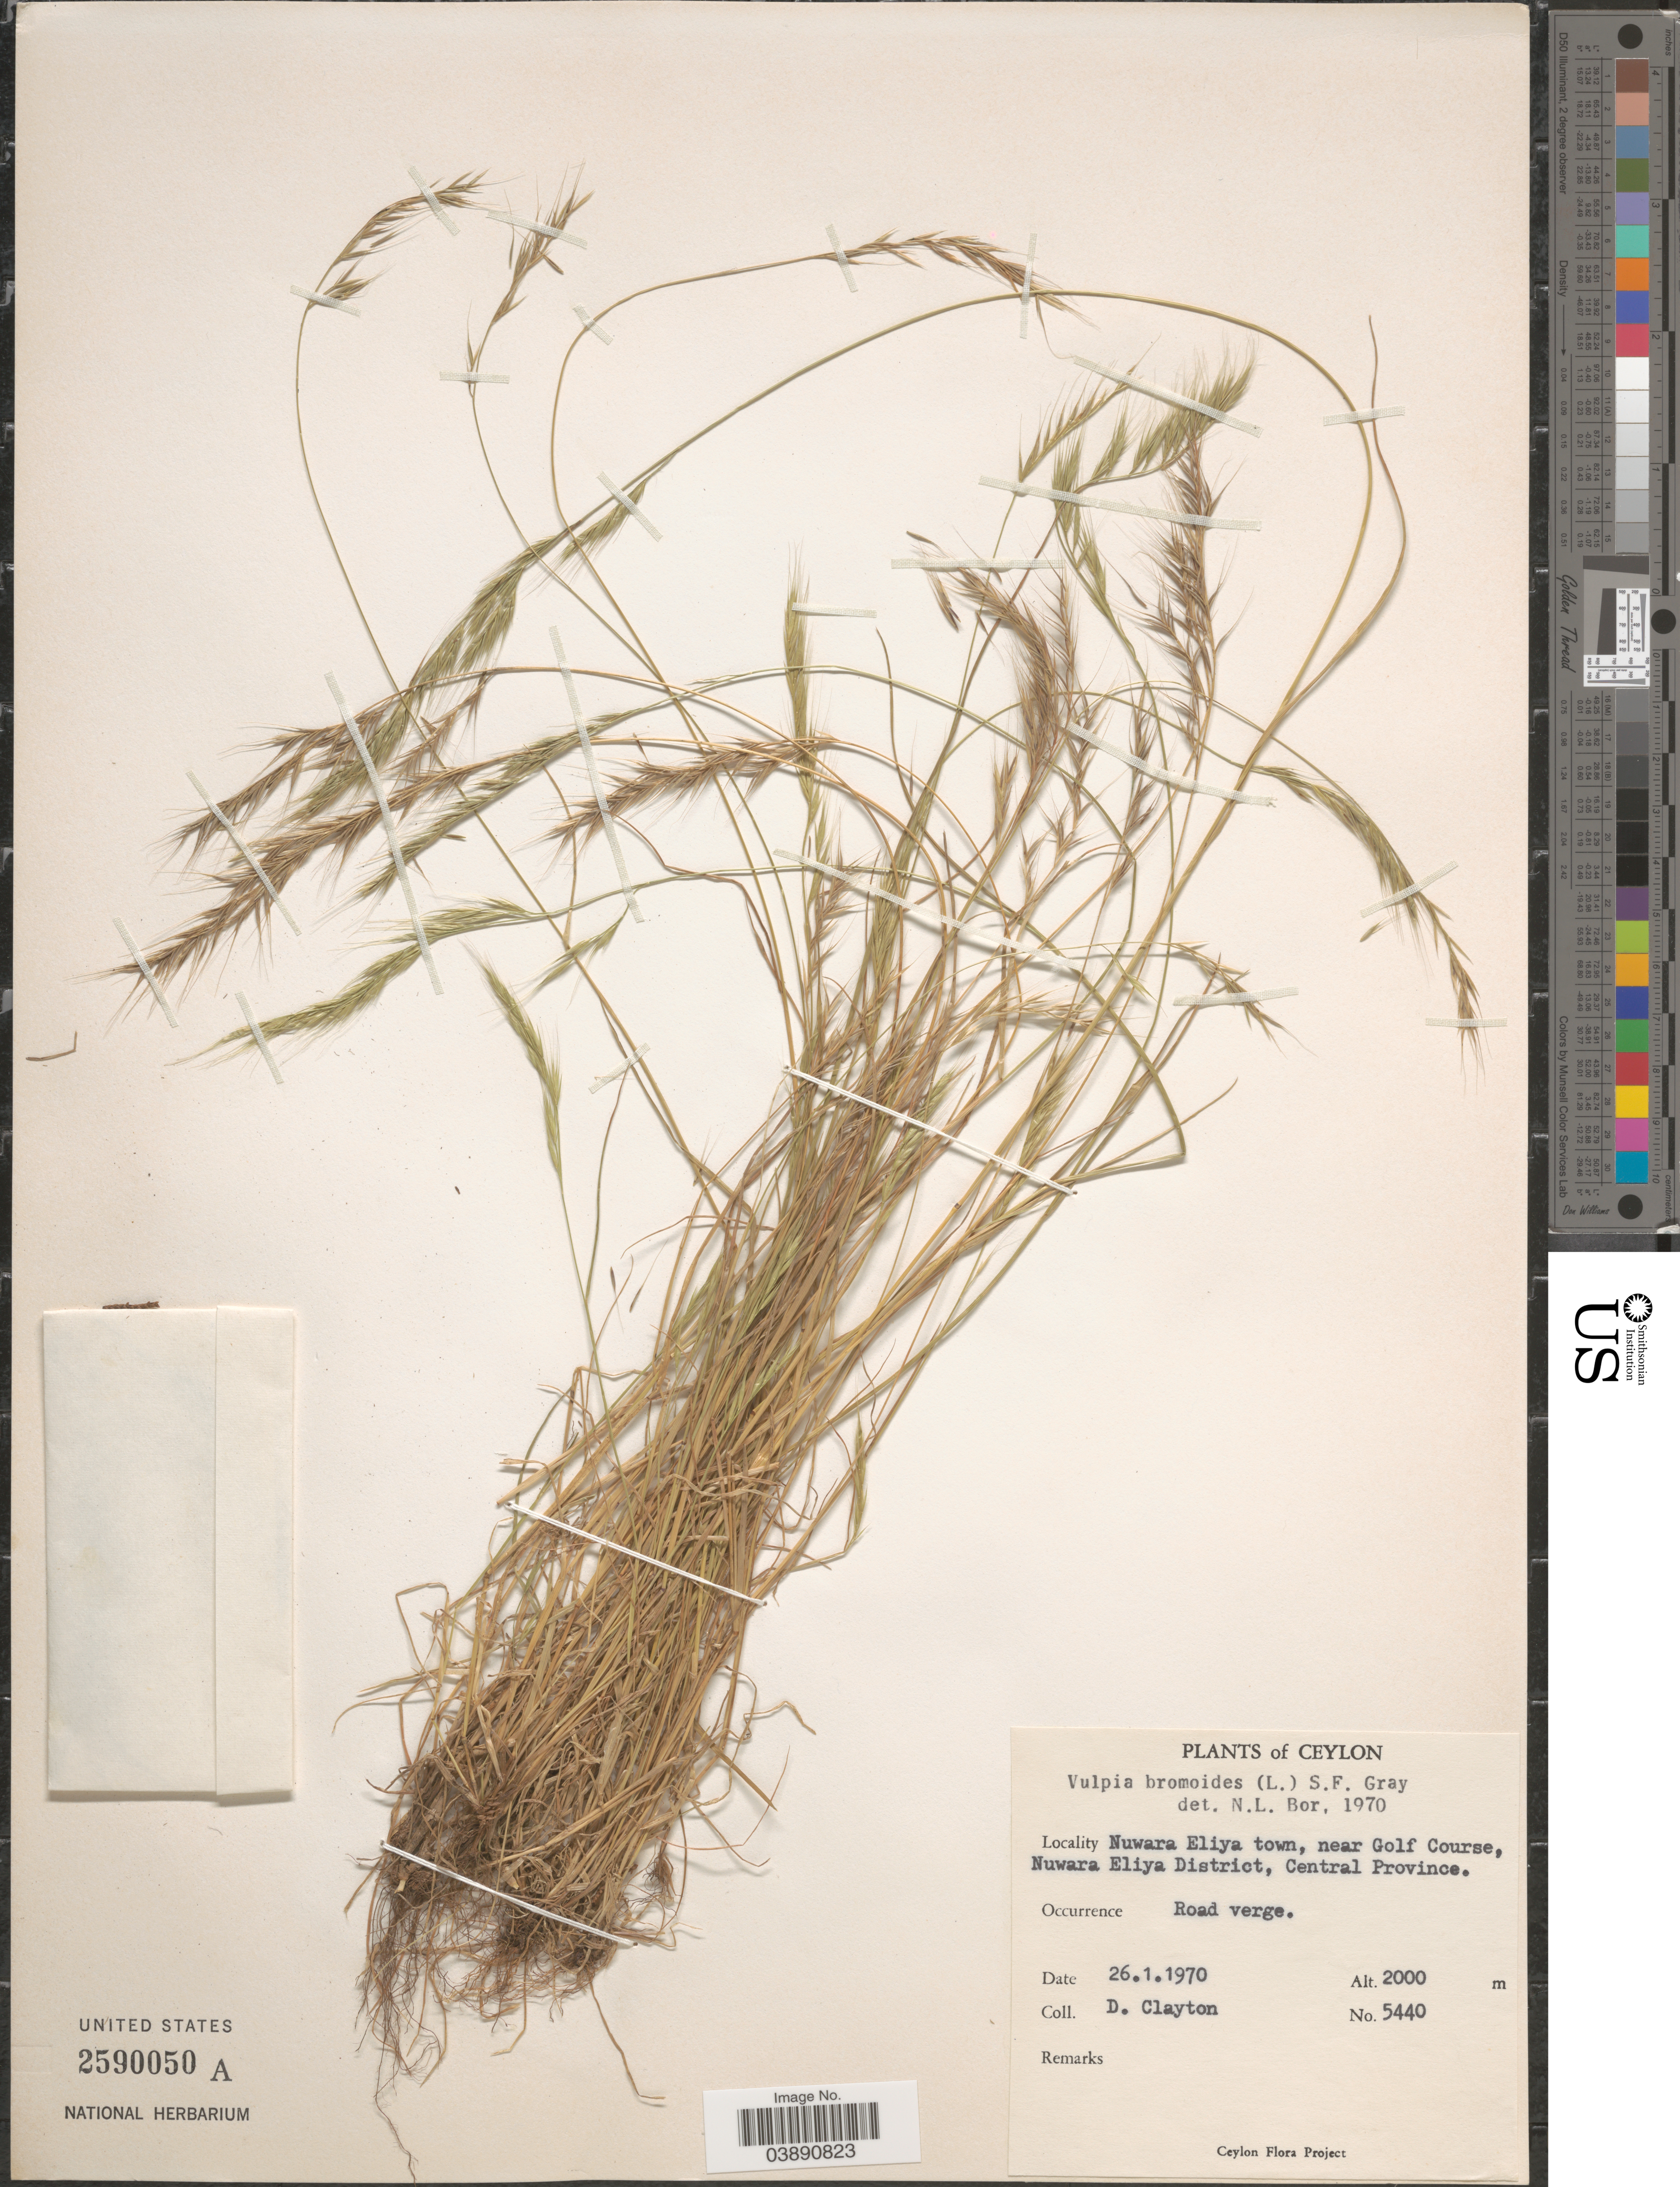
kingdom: Plantae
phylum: Tracheophyta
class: Liliopsida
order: Poales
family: Poaceae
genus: Festuca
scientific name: Festuca bromoides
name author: L.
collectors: D. Clayton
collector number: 5440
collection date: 1970-01-26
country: Sri Lanka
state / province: Central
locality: Ceylon. Nuwara Eliya town, near Golf Course, Nuwara Eliya District, Central Province. Road verge.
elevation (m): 2000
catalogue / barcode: US 2590050A